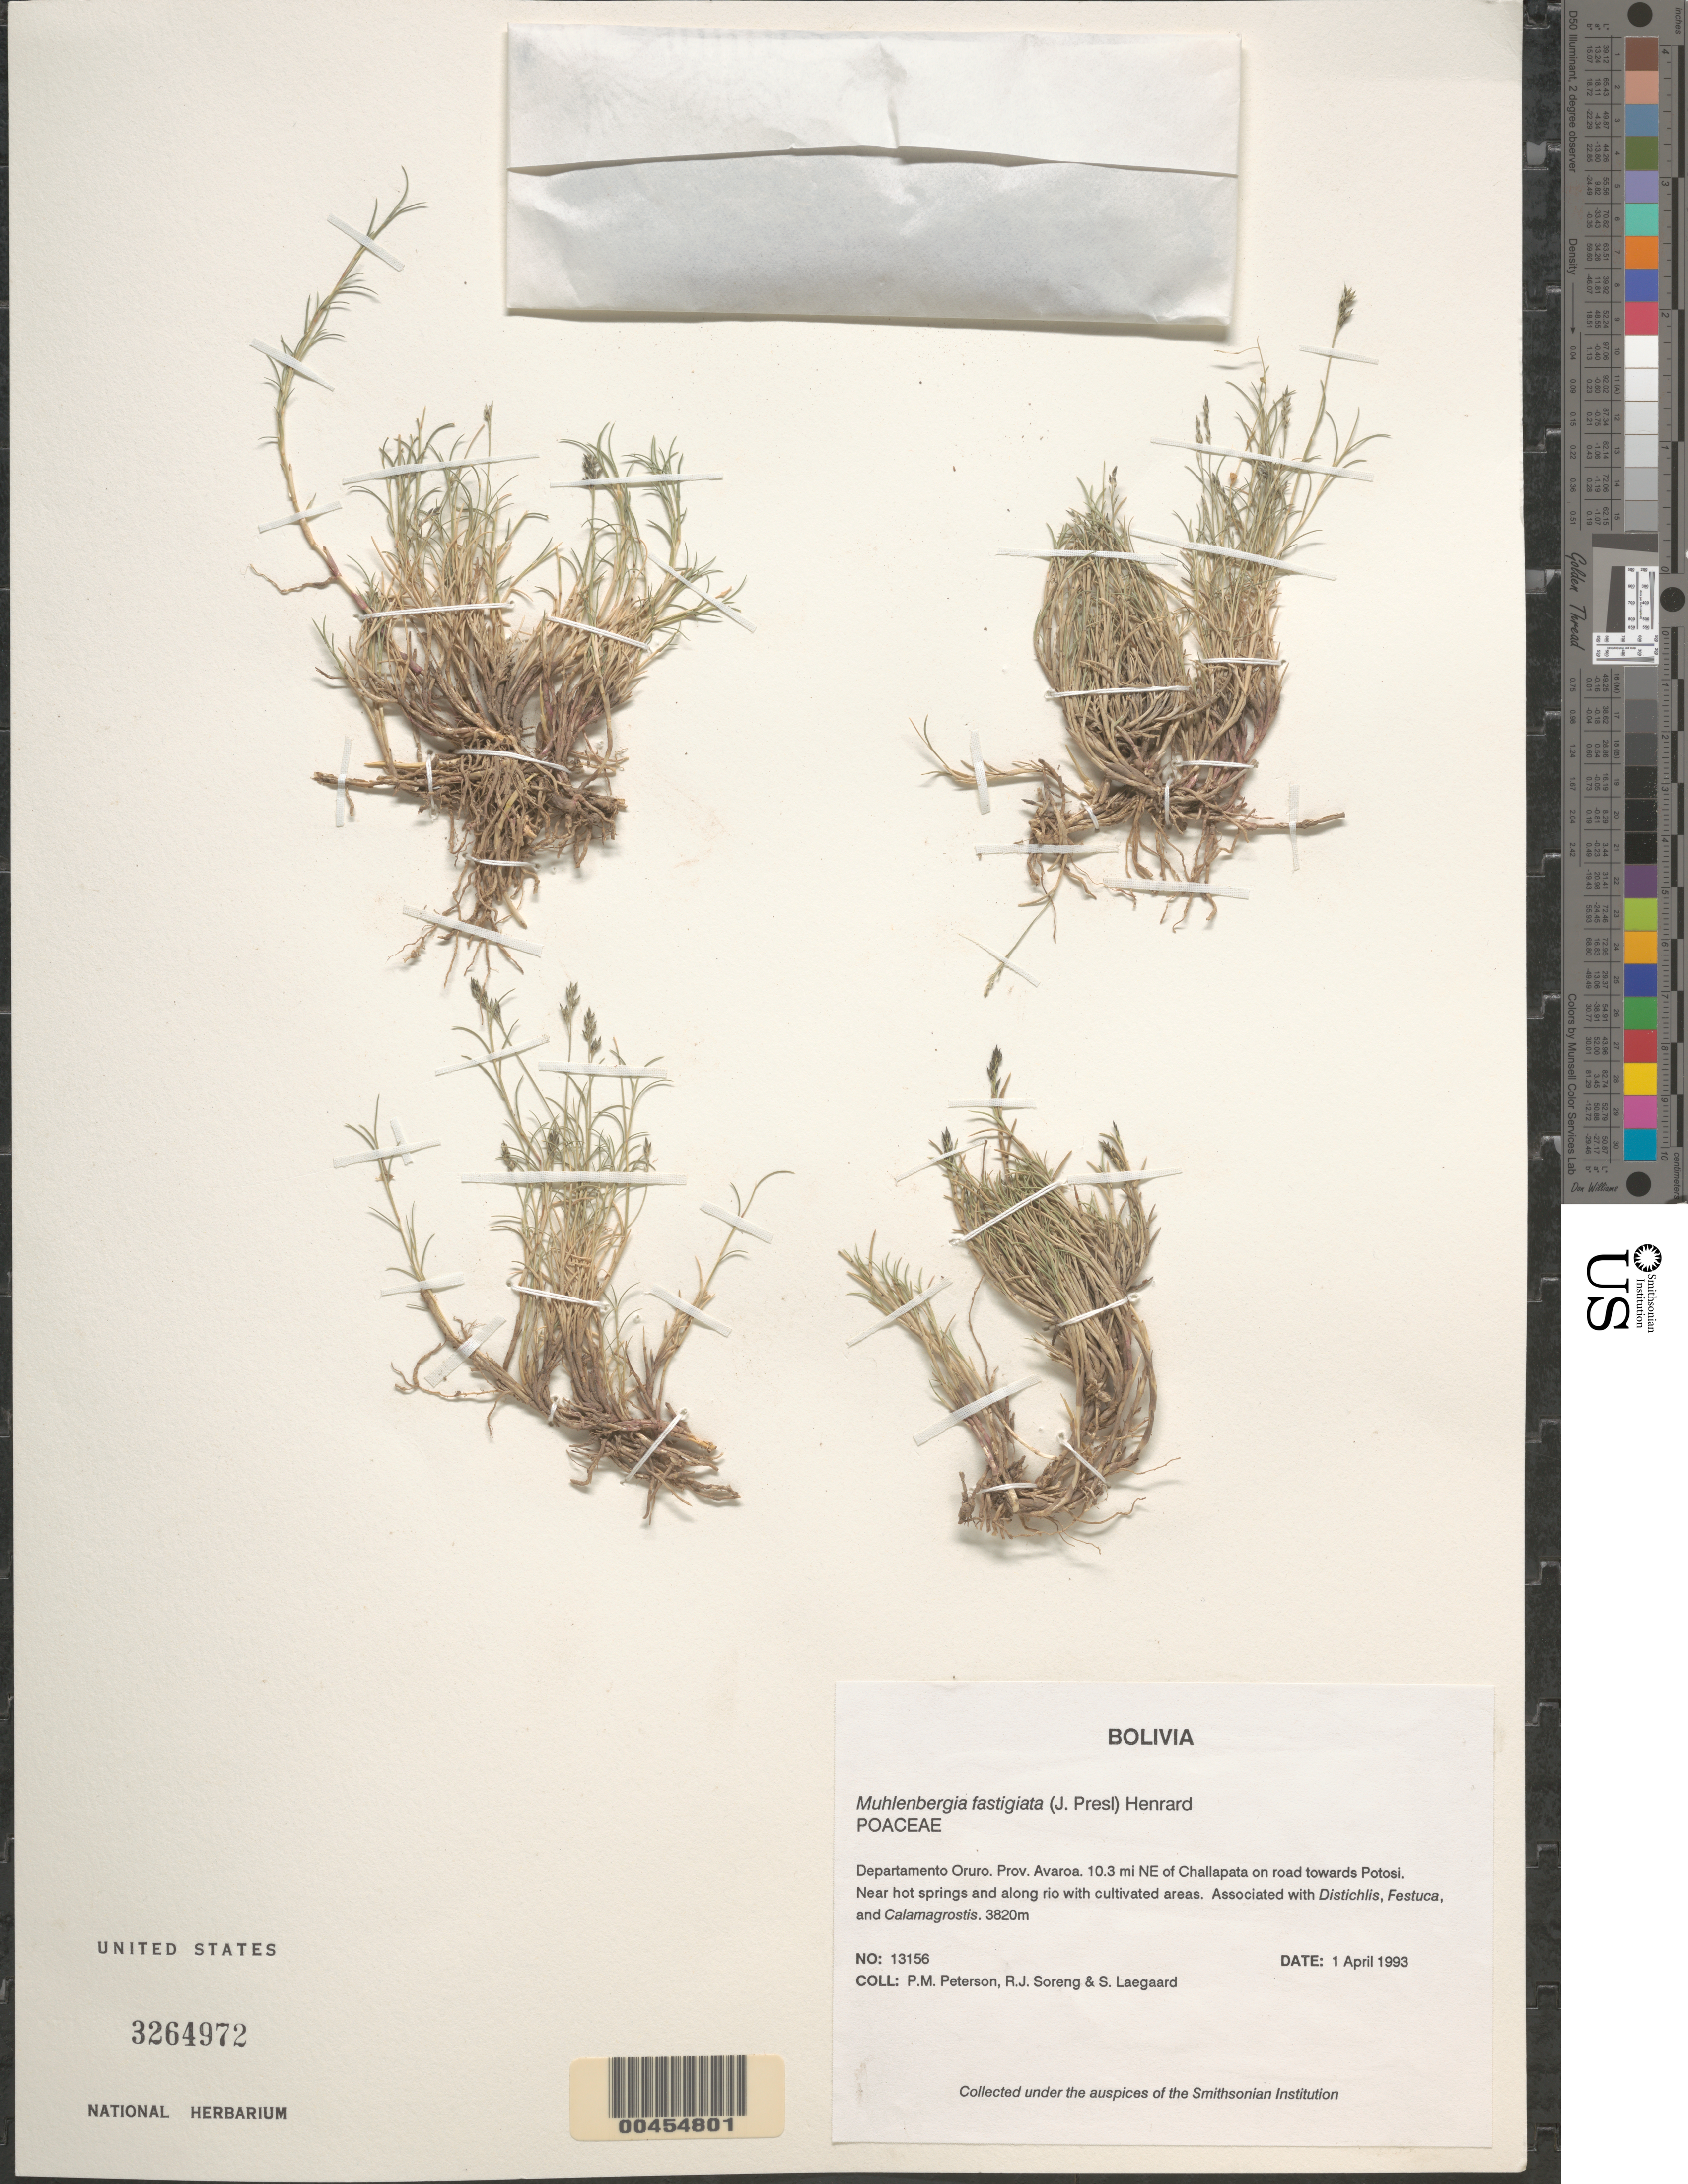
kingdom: Plantae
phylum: Tracheophyta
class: Liliopsida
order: Poales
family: Poaceae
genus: Muhlenbergia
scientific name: Muhlenbergia fastigiata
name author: (J. Presl) Henr.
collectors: P. M. Peterson, R. J. Soreng & S. Lægaard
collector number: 13156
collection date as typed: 01 Apr 1993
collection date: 1993-04-01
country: Bolivia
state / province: Oruro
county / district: Avaroa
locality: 10.3 mi NE of Challapata on road towards Potosi.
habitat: Near hot springs and along rio with cultivated areas. Associated with Distichlis, Festuca, and Calamagrostis.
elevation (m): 3820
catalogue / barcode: US 3264972